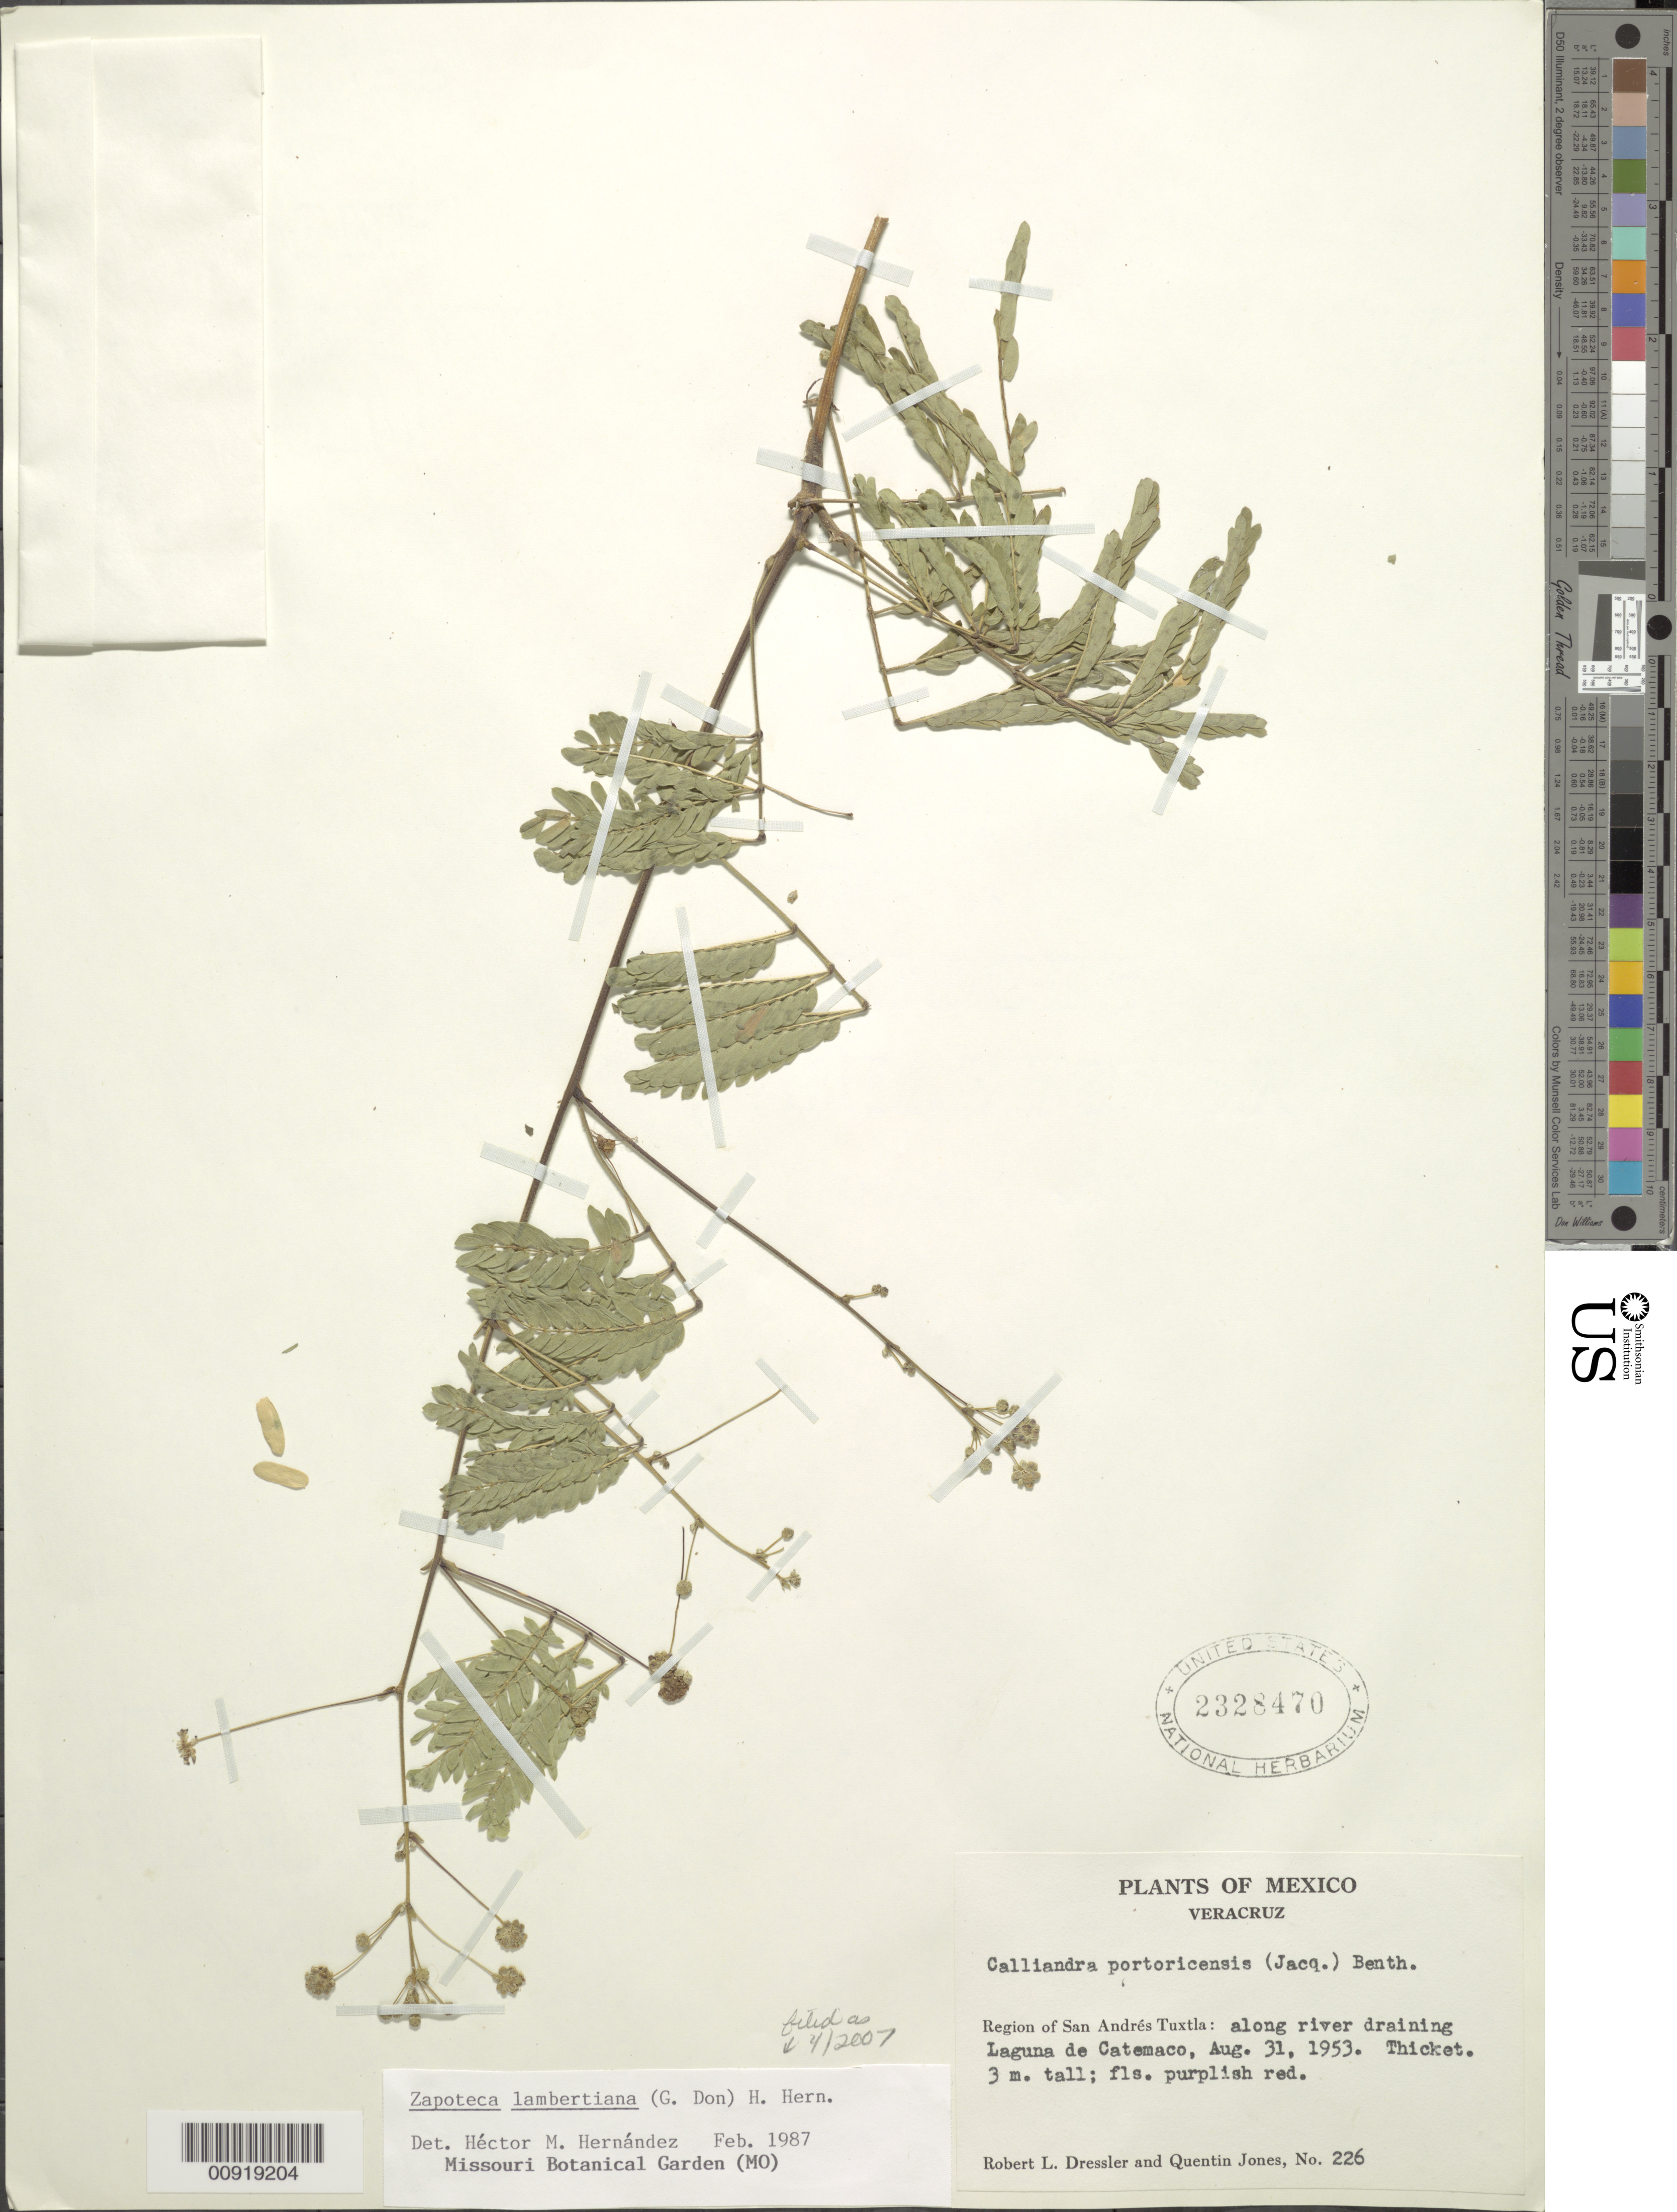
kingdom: Plantae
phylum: Tracheophyta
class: Magnoliopsida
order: Fabales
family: Fabaceae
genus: Zapoteca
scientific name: Zapoteca lambertiana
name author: (G. Don) H.M. Hern.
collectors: R. Dressler & Q. Jones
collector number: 226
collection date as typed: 31 Aug 1953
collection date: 1953-08-31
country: Mexico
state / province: Veracruz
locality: Region of San Andrés Tuxtla: Along river draining Laguna de Catemaco.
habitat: Thicket. Along river.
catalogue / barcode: US 2228470